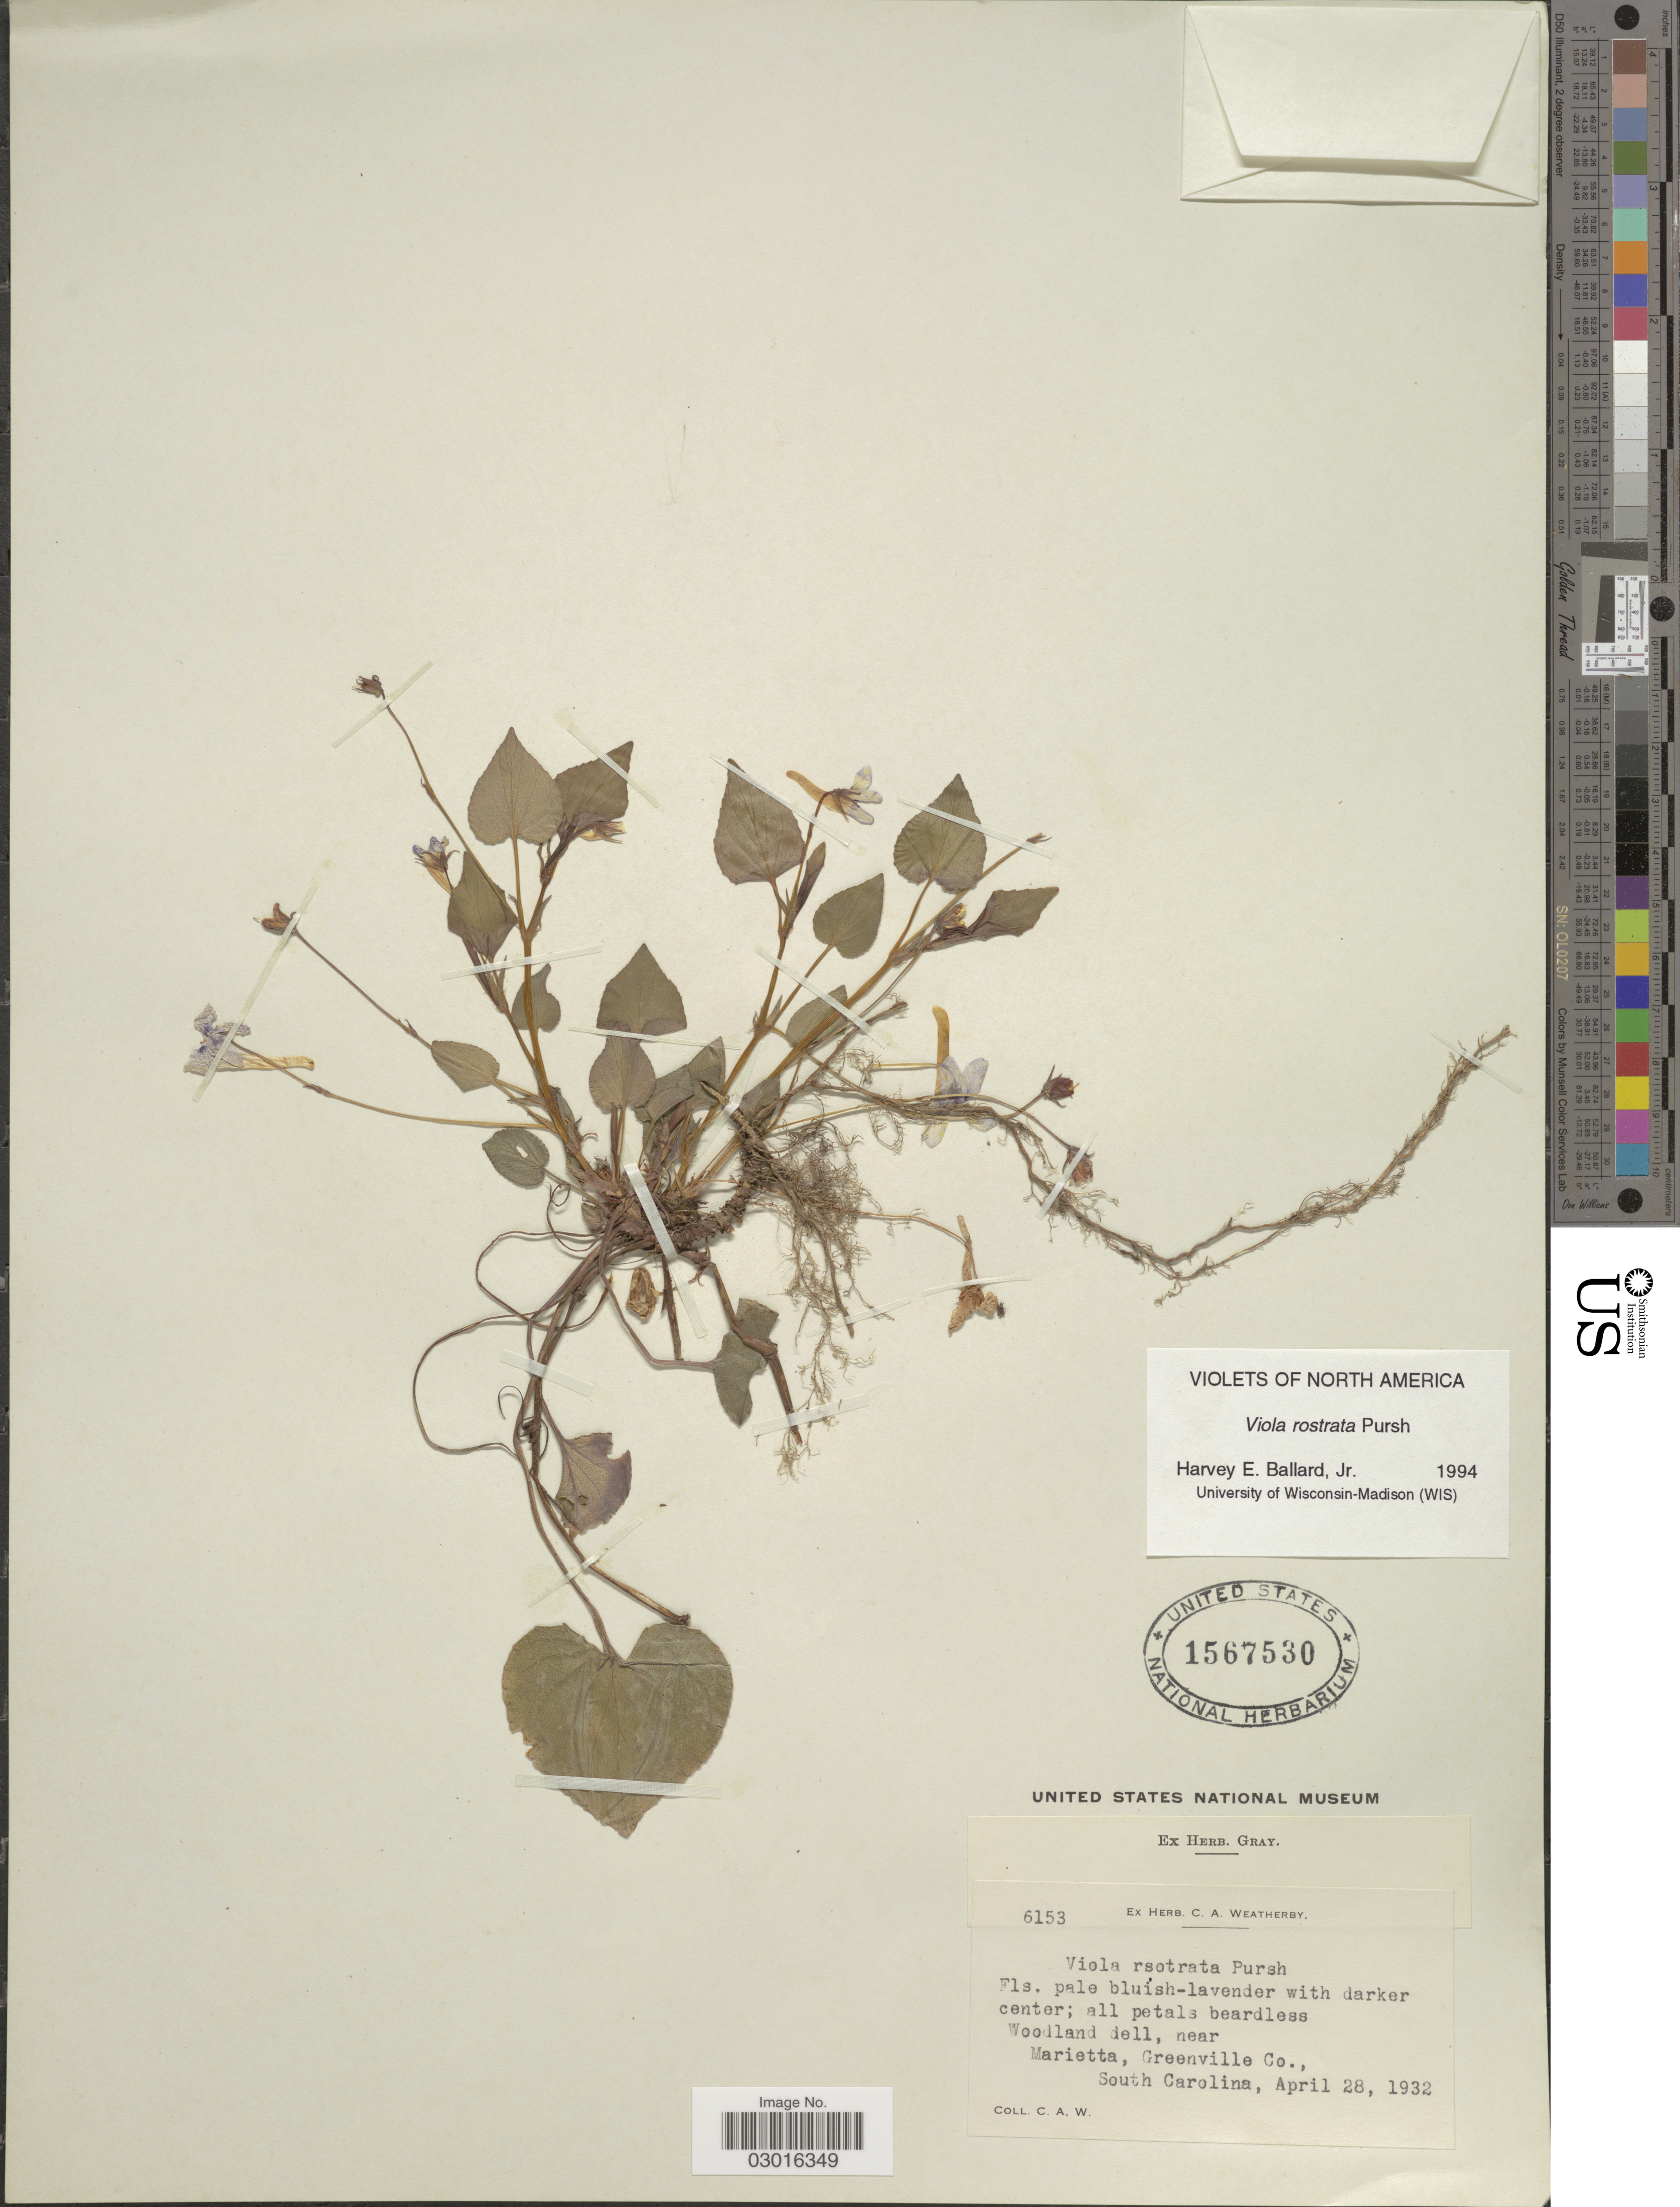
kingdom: Plantae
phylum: Tracheophyta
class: Magnoliopsida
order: Malpighiales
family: Violaceae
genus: Viola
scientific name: Viola rostrata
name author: Pursh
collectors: C. A. Weatherby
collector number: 6153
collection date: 1932-04-28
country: United States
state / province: South Carolina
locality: Near Marietta, Greenville Co.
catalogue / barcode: US 1567530